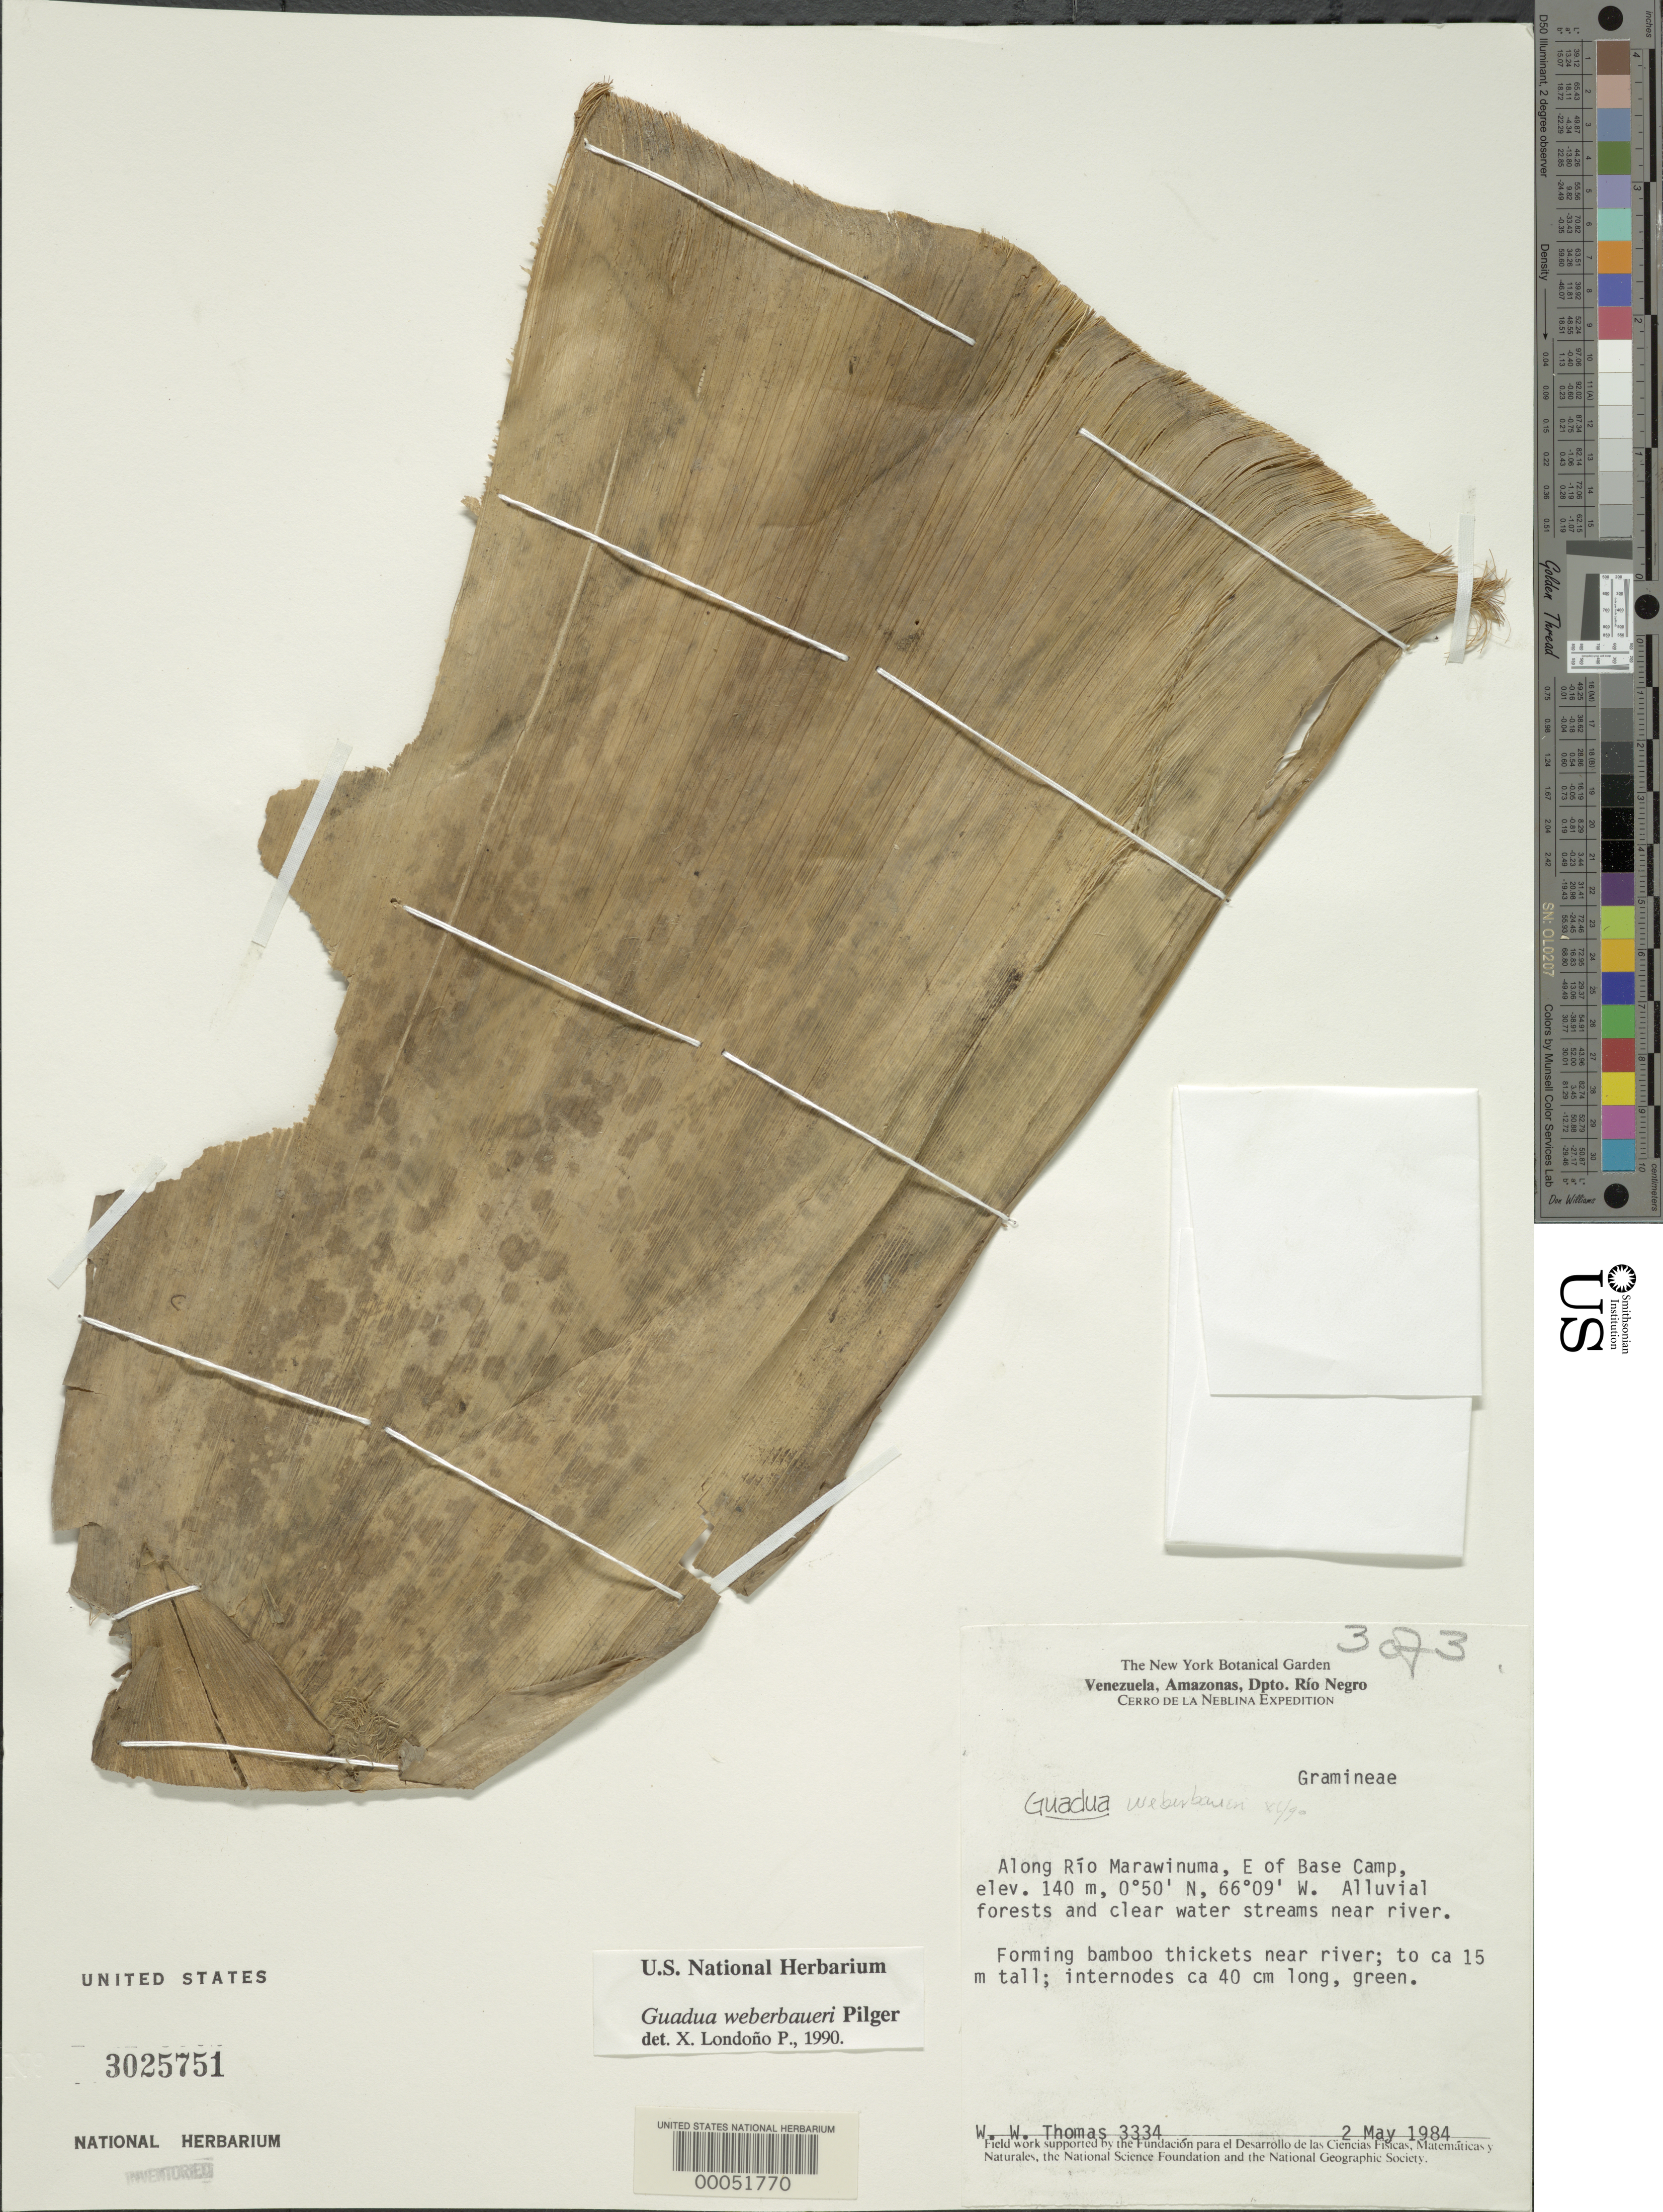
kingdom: Plantae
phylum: Tracheophyta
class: Liliopsida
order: Poales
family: Poaceae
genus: Guadua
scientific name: Guadua weberbaueri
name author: Pilg.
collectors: W. W. Thomas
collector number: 3334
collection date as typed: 02 May 1984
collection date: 1984-05-02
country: Venezuela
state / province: Amazonas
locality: Rio marawinuma; e of base camp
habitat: Alluvial forests and clear water streams near river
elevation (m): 140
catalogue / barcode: US 3025751